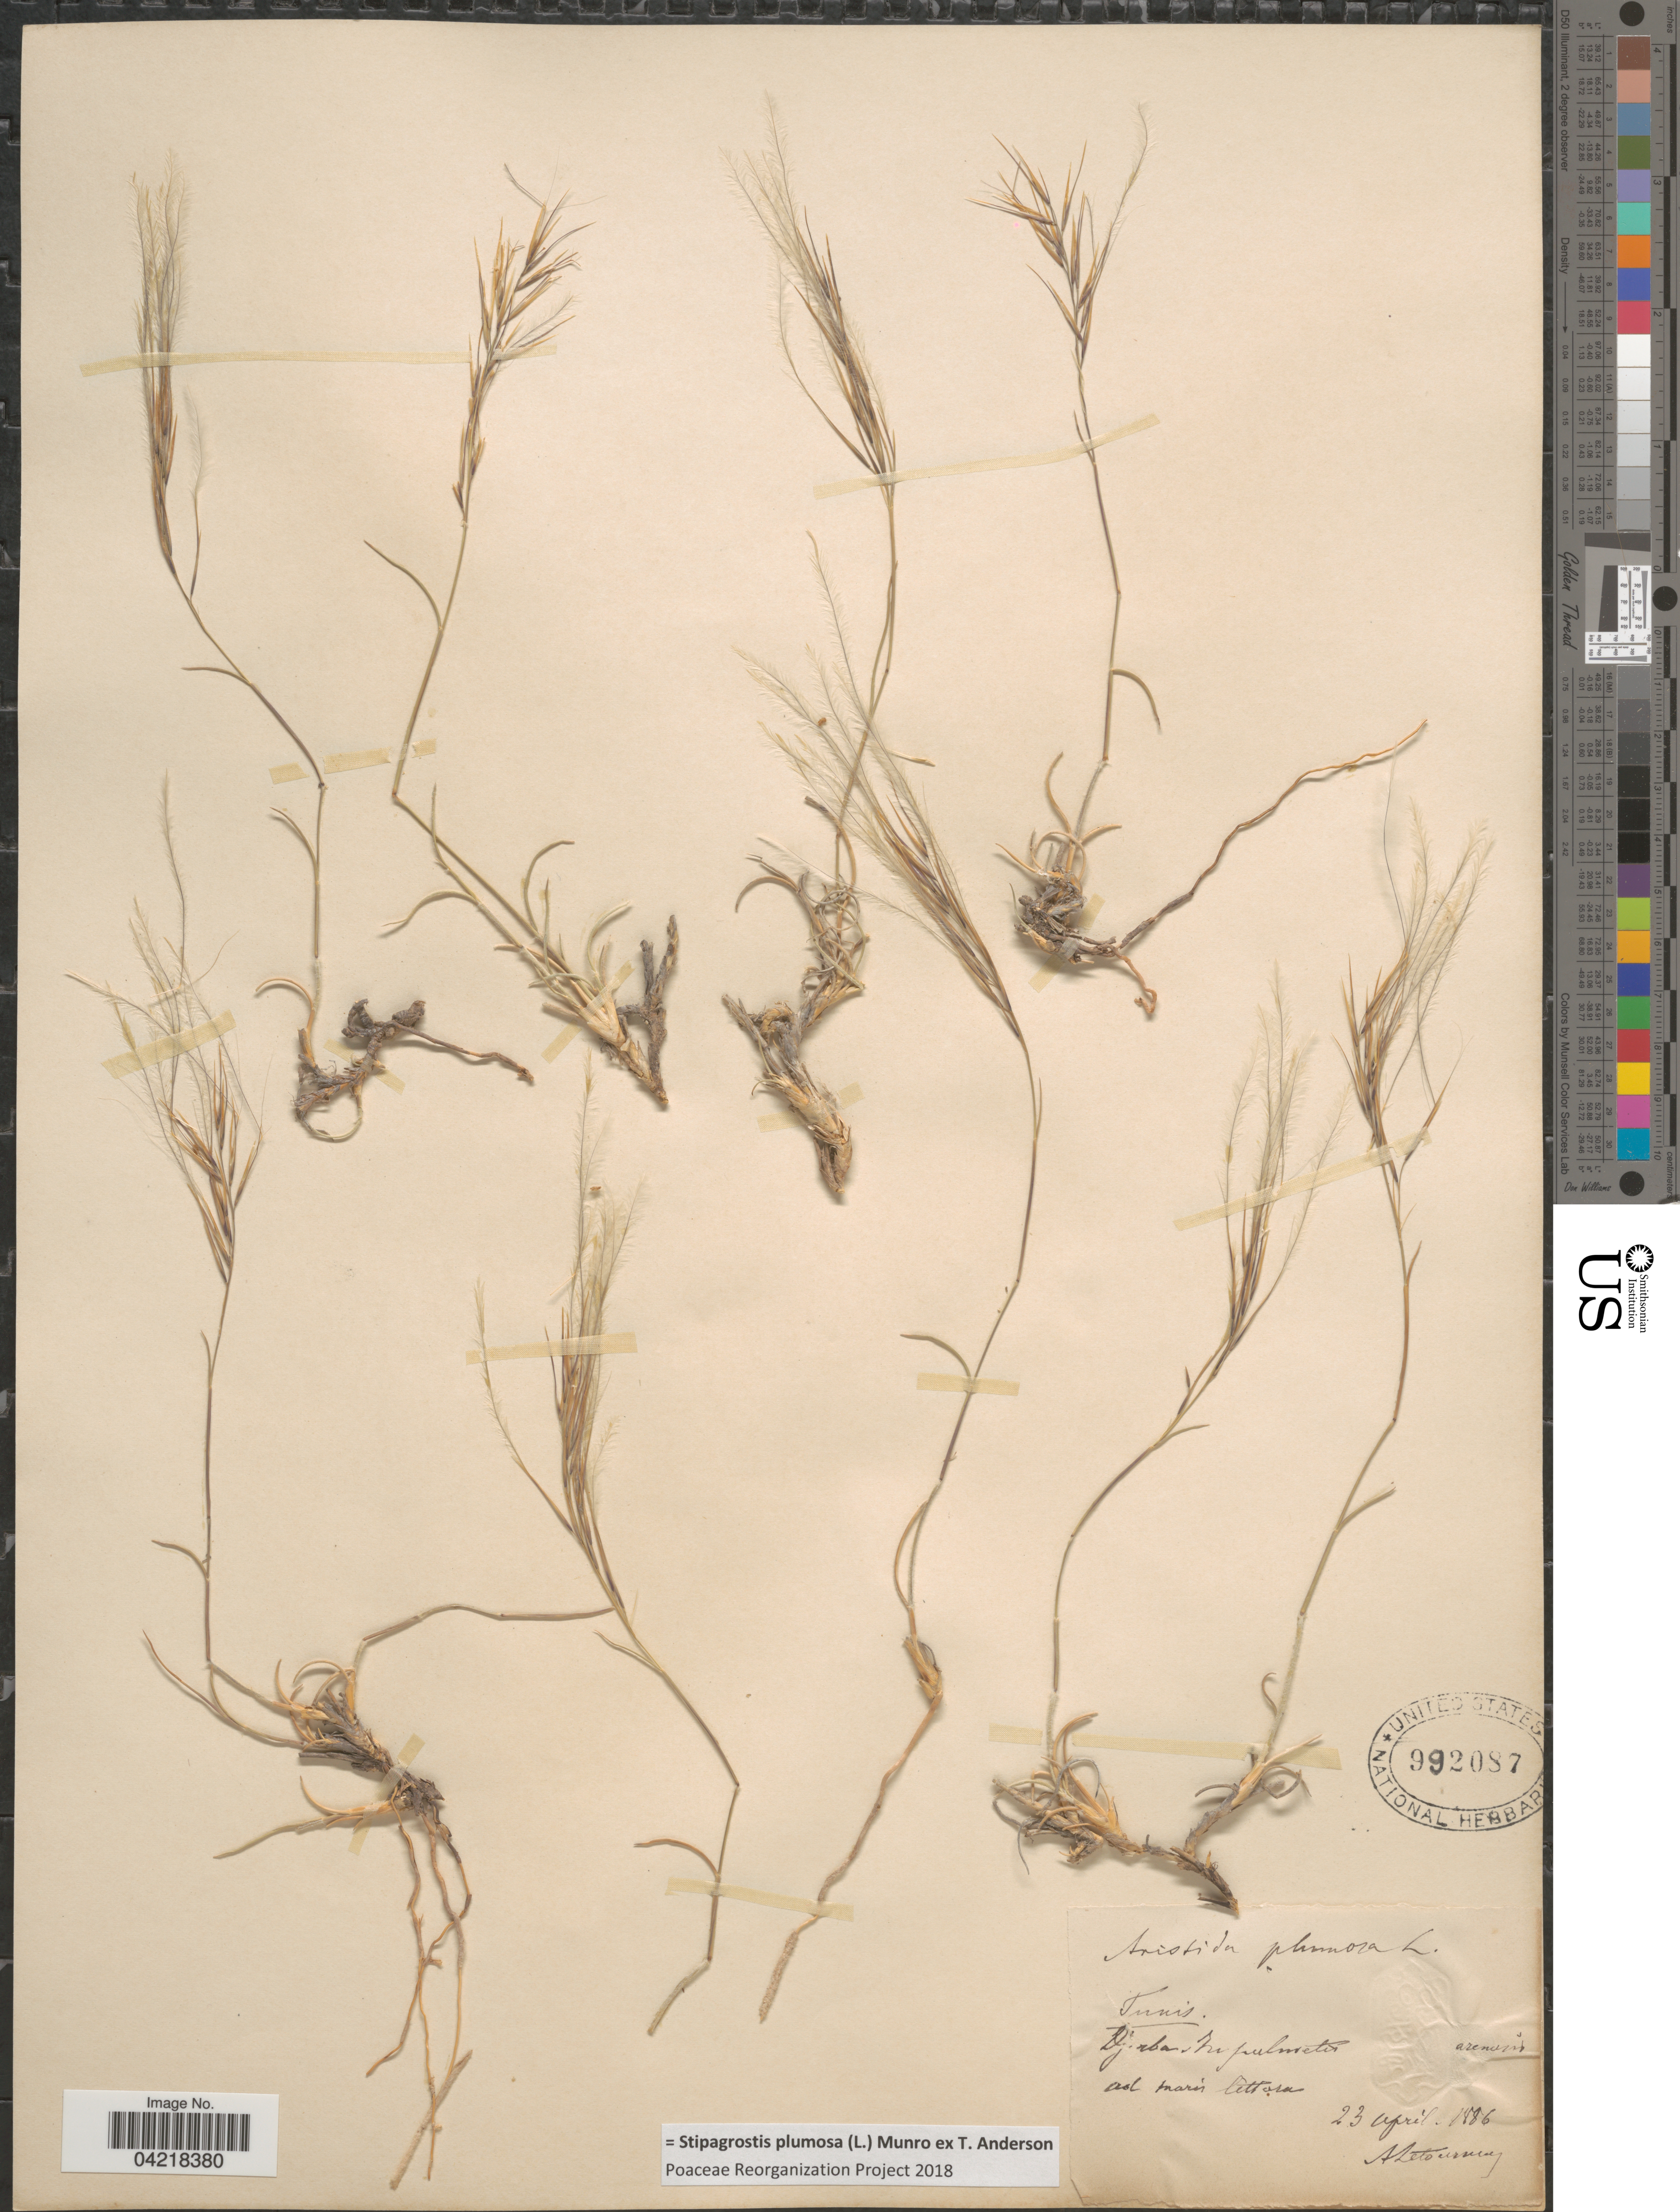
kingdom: Plantae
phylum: Tracheophyta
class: Liliopsida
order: Poales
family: Poaceae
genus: Stipagrostis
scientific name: Stipagrostis plumosa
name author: (L.) Munro ex T. Anderson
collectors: A. Letourneux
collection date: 1886-04-23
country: Tunisia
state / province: Tunis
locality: Djirba. In pulmetis arenosis ad maris littora.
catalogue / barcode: US 992087